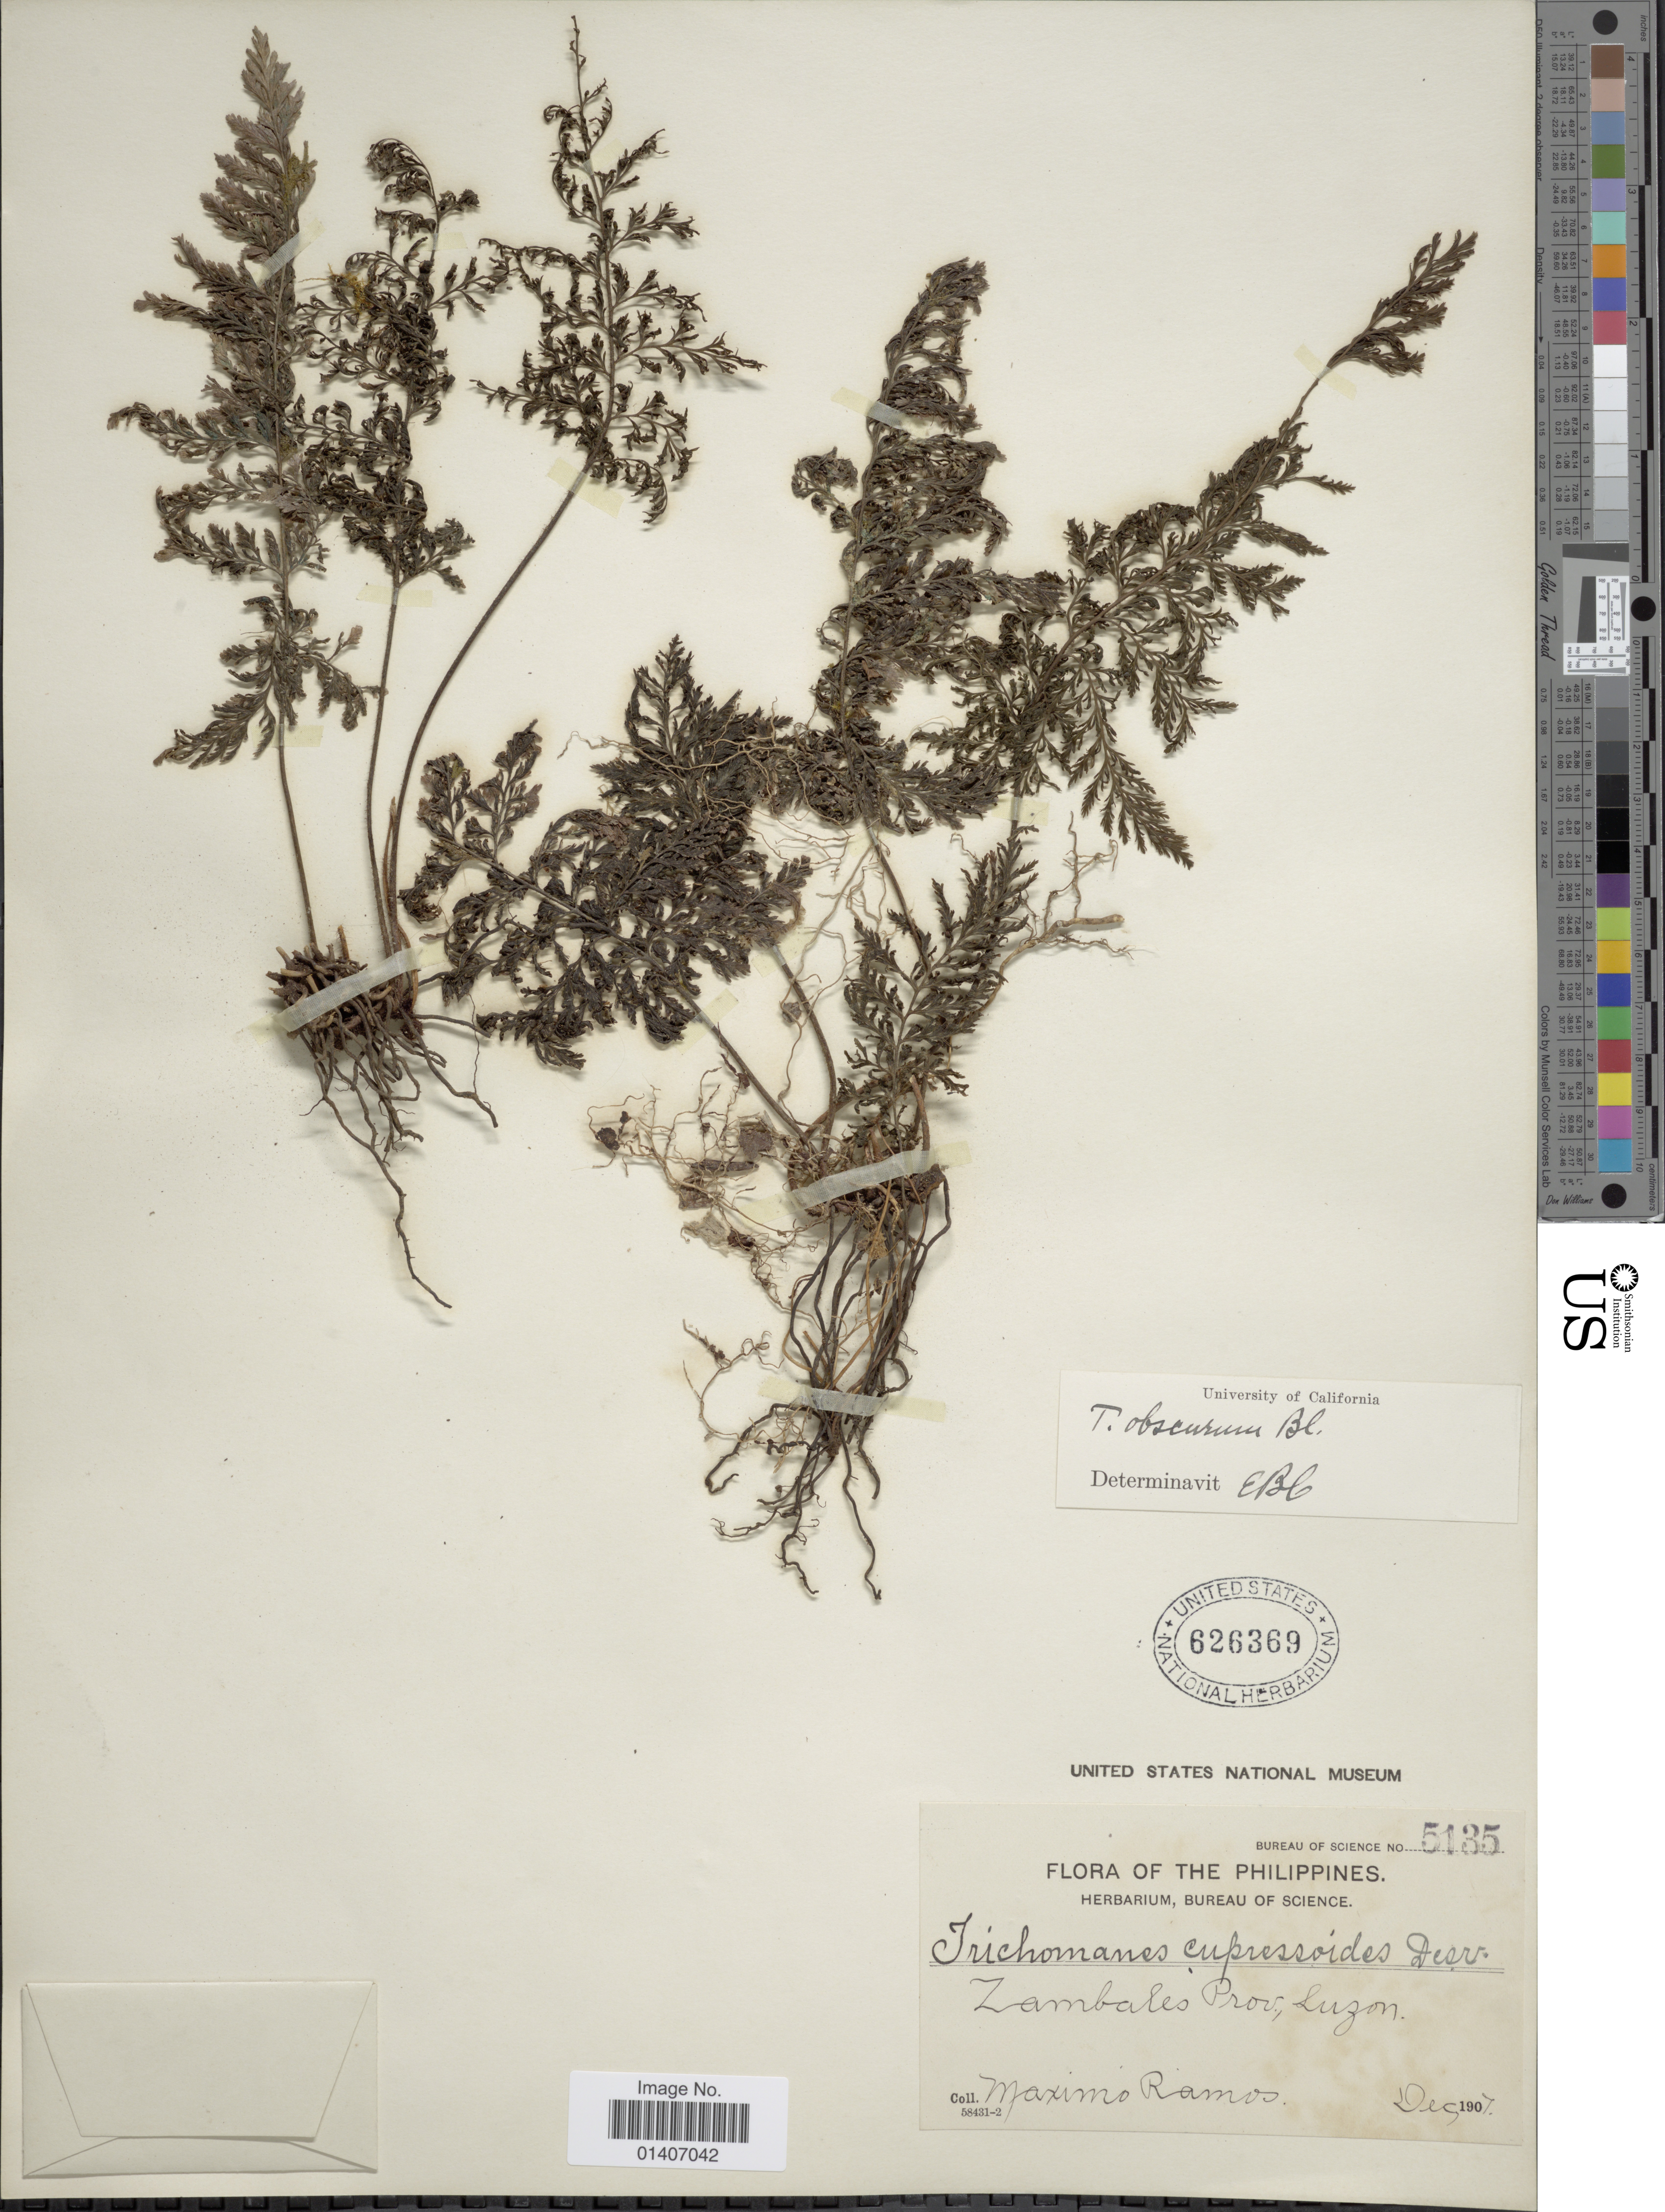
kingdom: Plantae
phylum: Tracheophyta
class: Polypodiopsida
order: Hymenophyllales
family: Hymenophyllaceae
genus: Abrodictyum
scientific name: Abrodictyum obscurum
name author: (Blume) Ebihara & K. Iwats.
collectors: M. Ramos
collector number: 5135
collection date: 1907-12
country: Philippines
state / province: Central Luzon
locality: Zambales Prov. Luzon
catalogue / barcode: US 626369